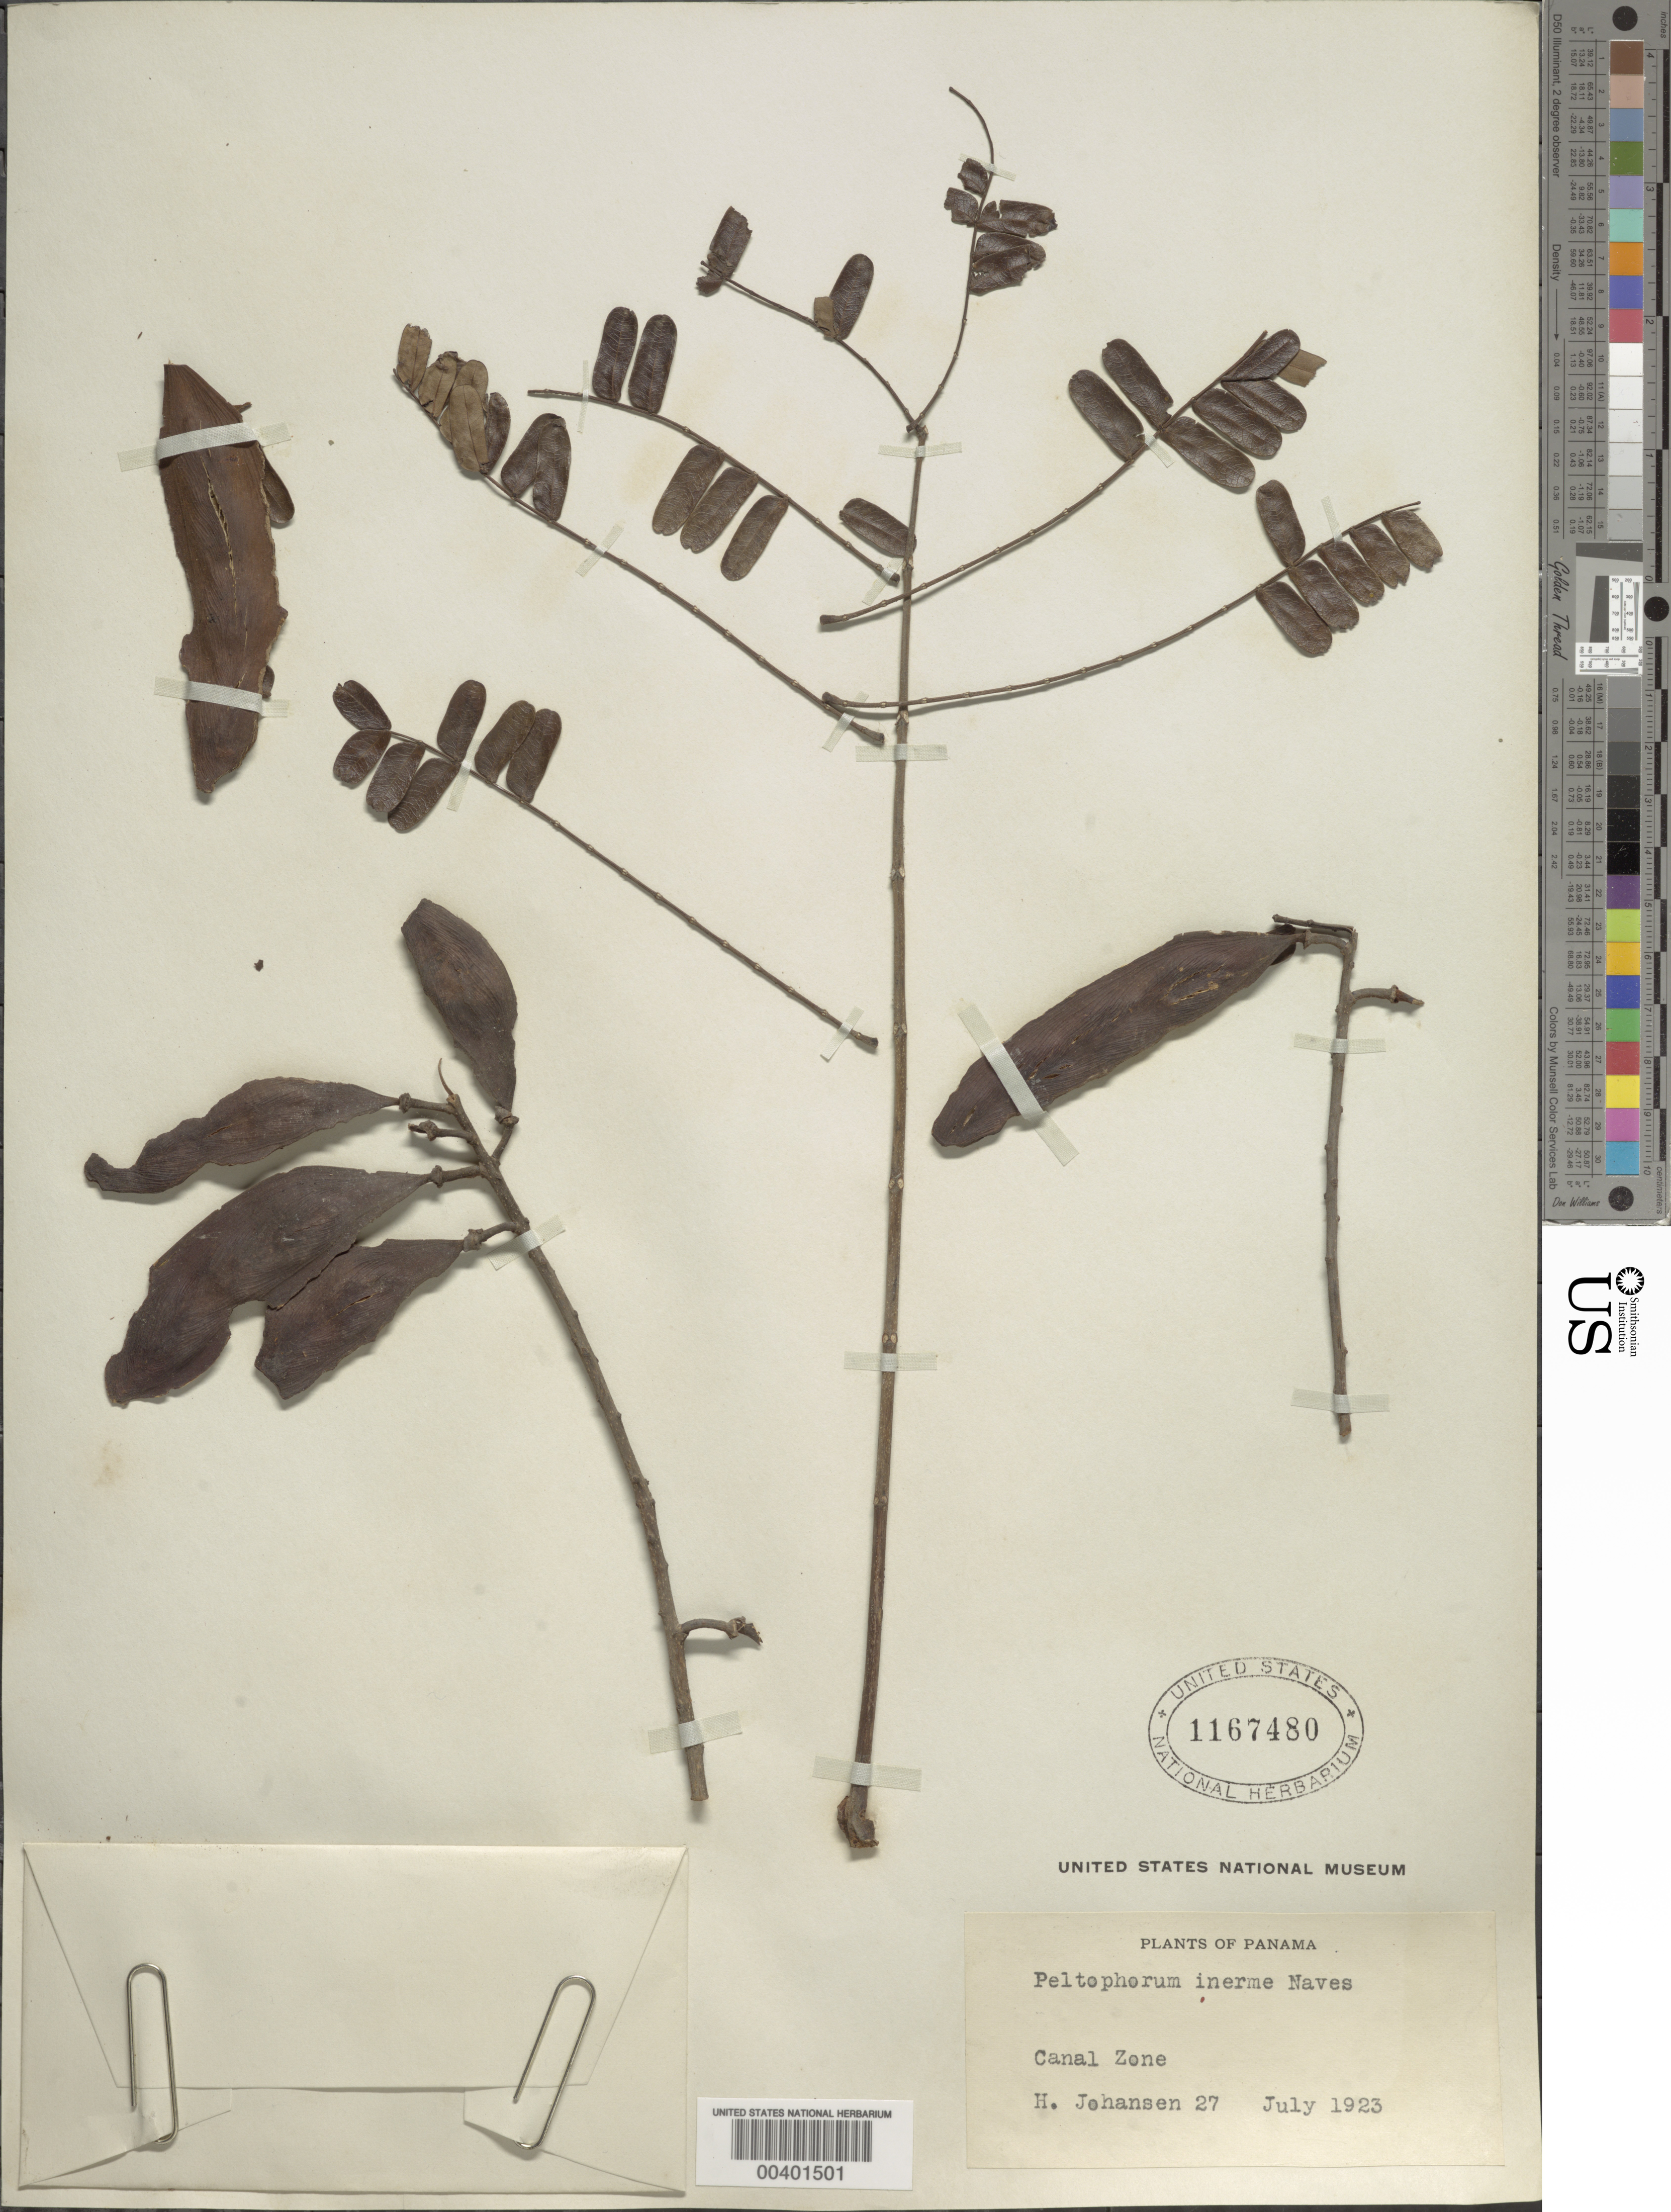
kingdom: Plantae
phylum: Tracheophyta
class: Magnoliopsida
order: Fabales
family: Fabaceae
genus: Peltophorum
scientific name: Peltophorum pterocarpum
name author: (DC.) Backer ex K. Heyne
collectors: H. Johansen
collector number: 27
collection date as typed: Jul 1923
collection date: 1923-07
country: Panama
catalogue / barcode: US 1167480